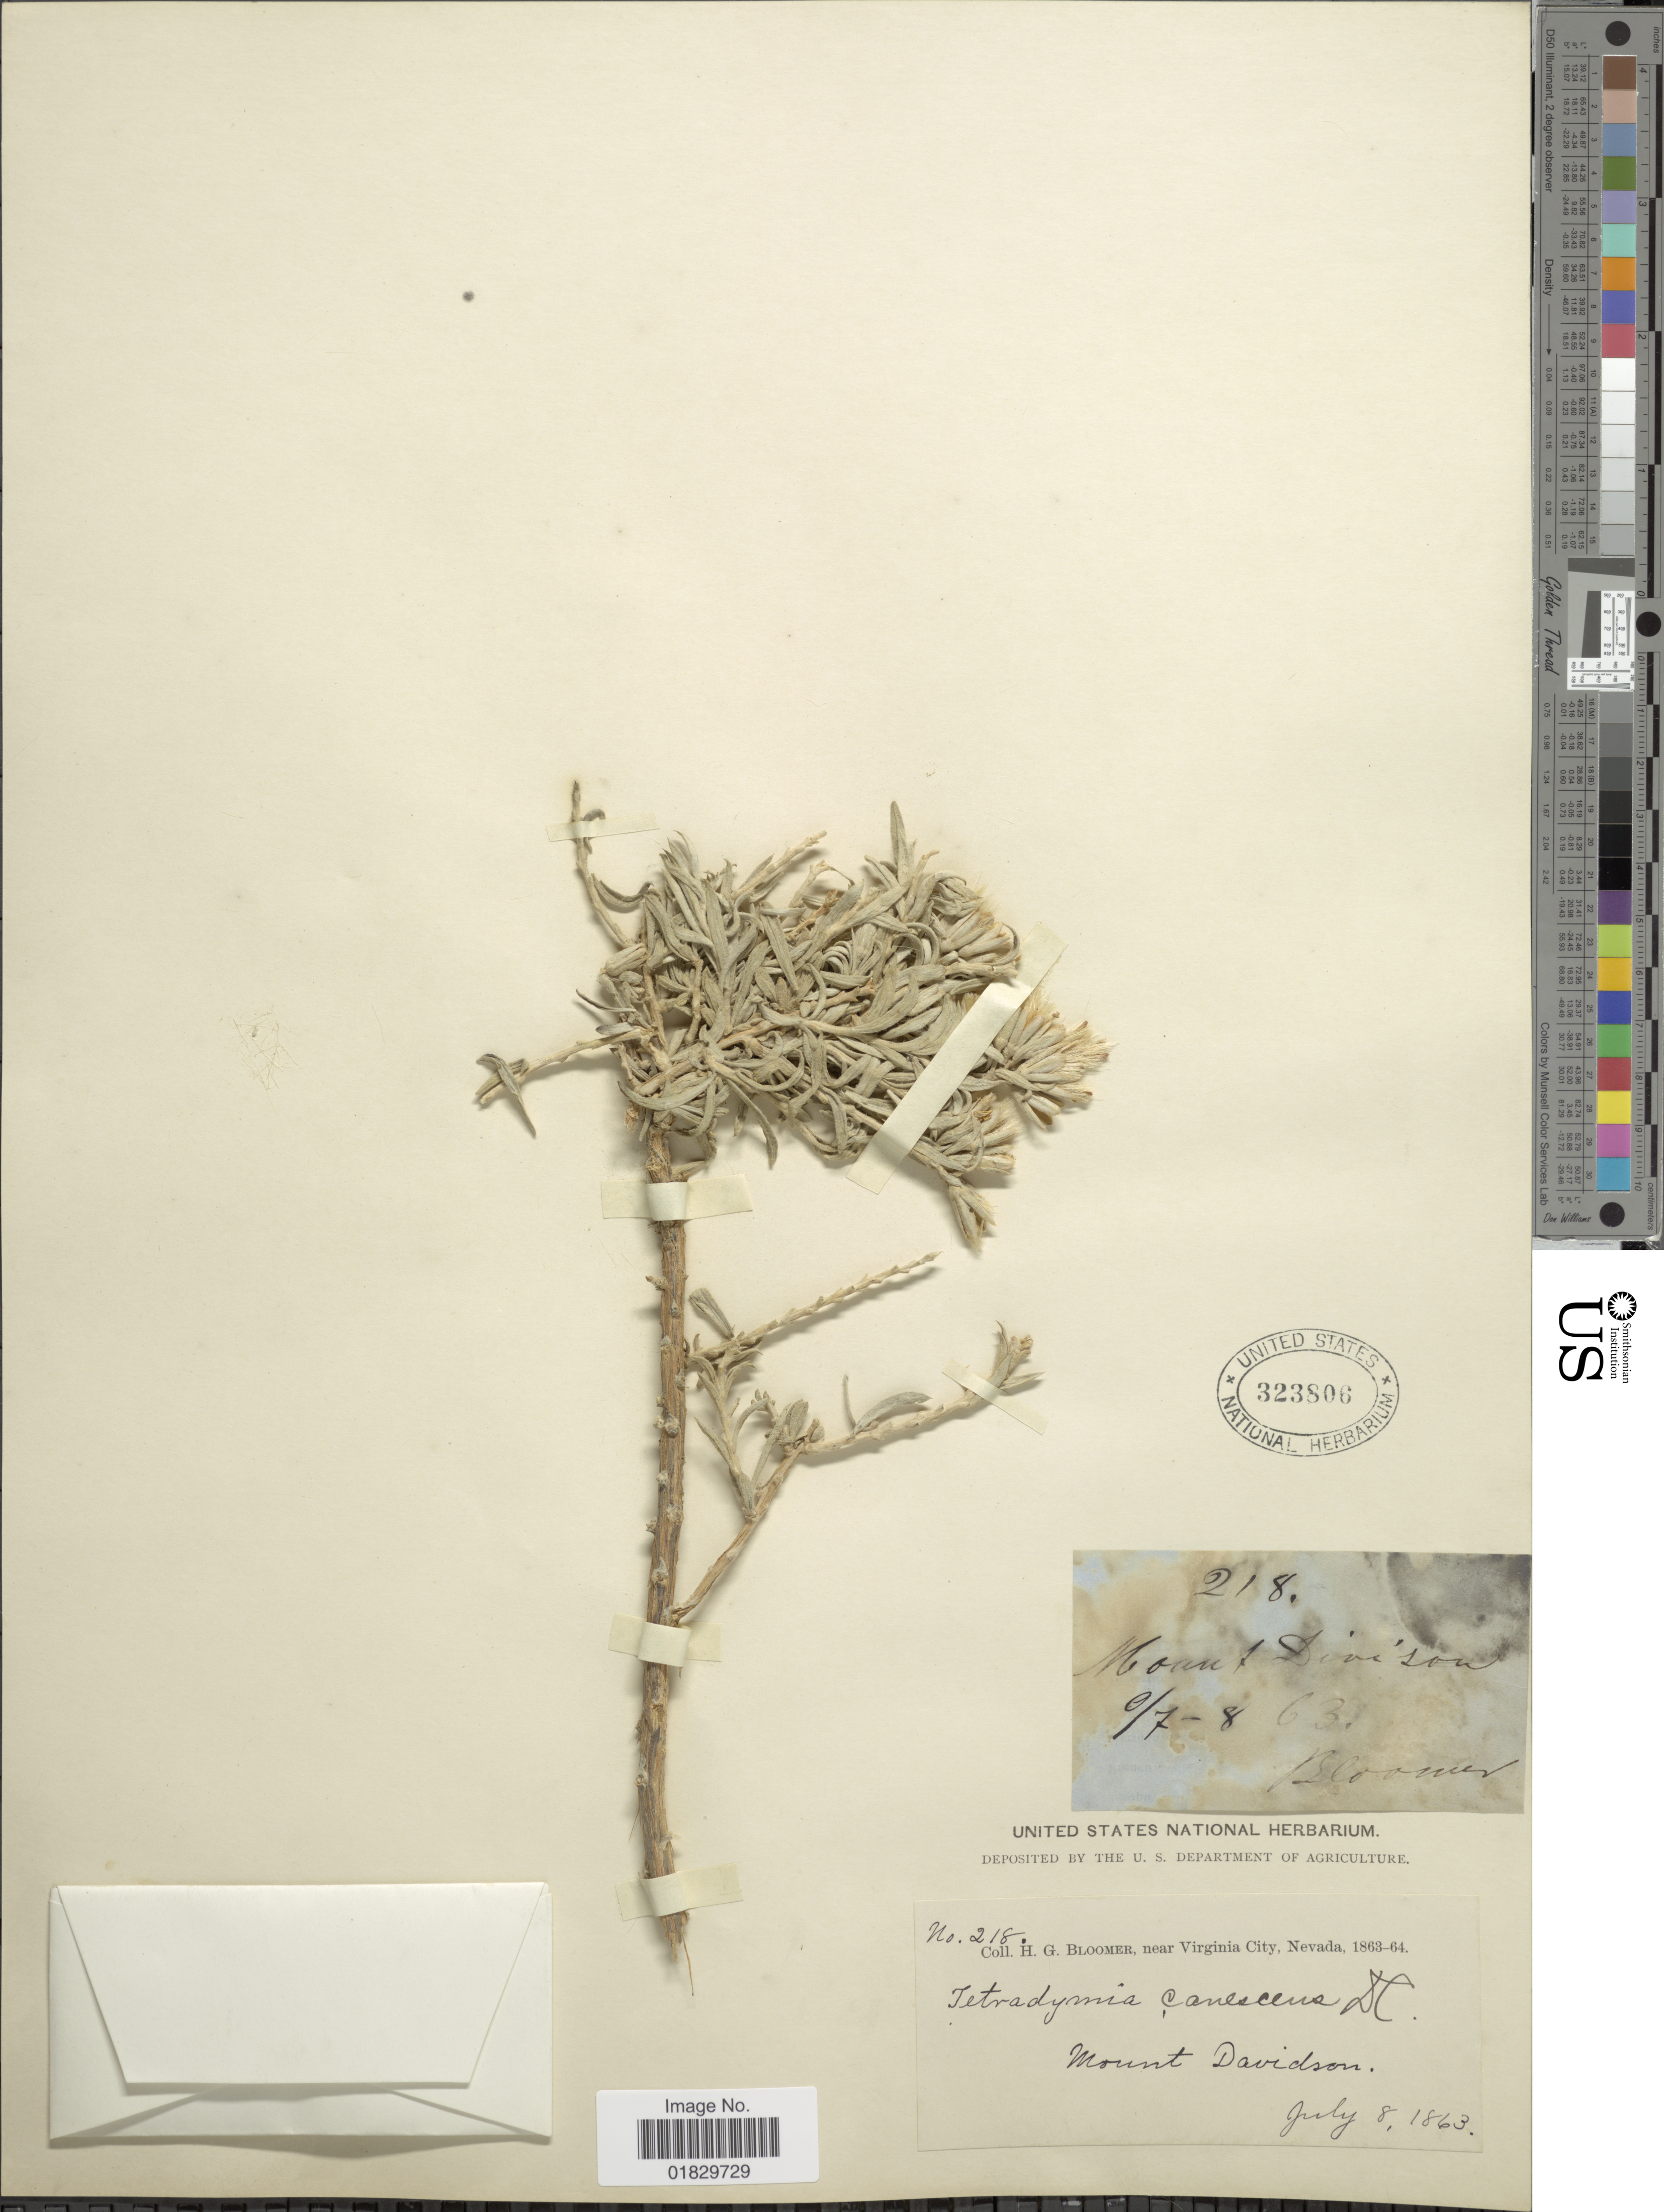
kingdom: Plantae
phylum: Tracheophyta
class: Magnoliopsida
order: Asterales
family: Asteraceae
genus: Tetradymia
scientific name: Tetradymia canescens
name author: DC.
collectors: H. Bloomer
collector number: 218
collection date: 1863-07-08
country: United States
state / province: Nevada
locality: Near Virginia City, Nevada. Mount Davidson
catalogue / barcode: US 323806